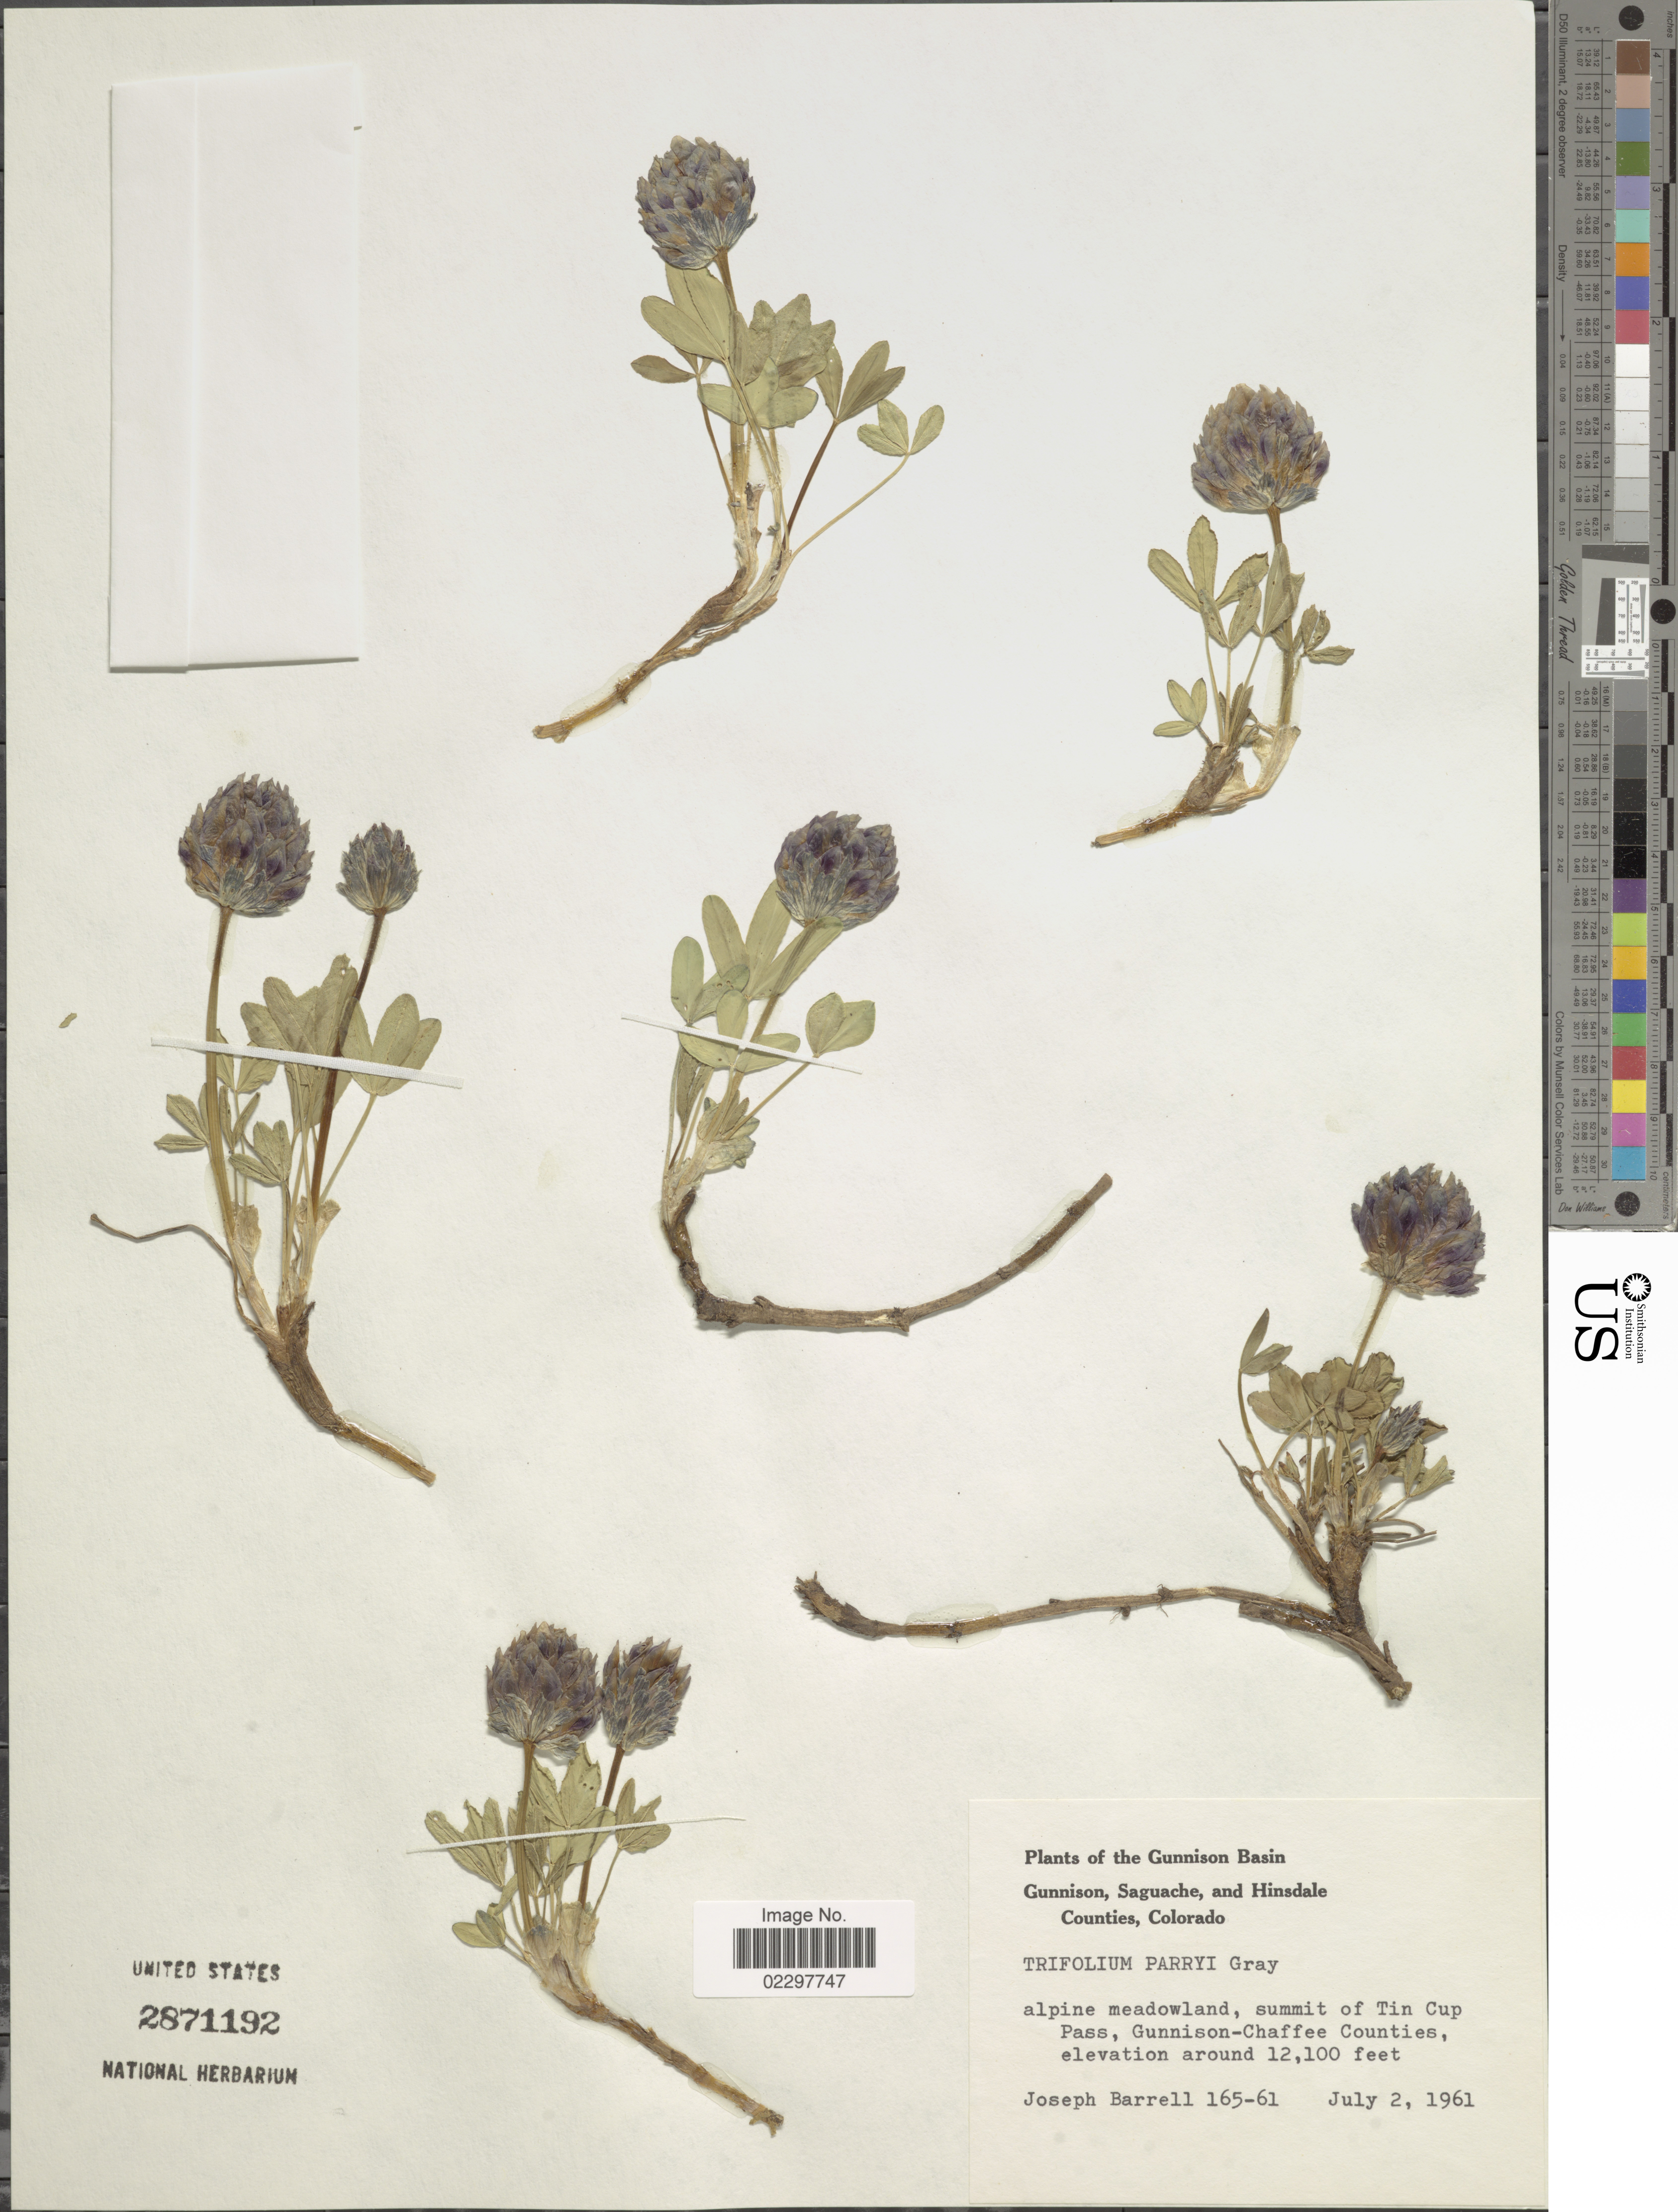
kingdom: Plantae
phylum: Tracheophyta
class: Magnoliopsida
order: Fabales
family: Fabaceae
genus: Trifolium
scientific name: Trifolium parryi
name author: A. Gray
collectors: J. Barrell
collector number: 165-61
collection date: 1961-07-02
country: United States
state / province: Colorado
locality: The Gunnison Basin, Saguache, and Hinsdale Counties, alpine meadowland, smuuit of Tin Cup Pass, Gunnison-Chaffee Counties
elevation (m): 3688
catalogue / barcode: US 2871192